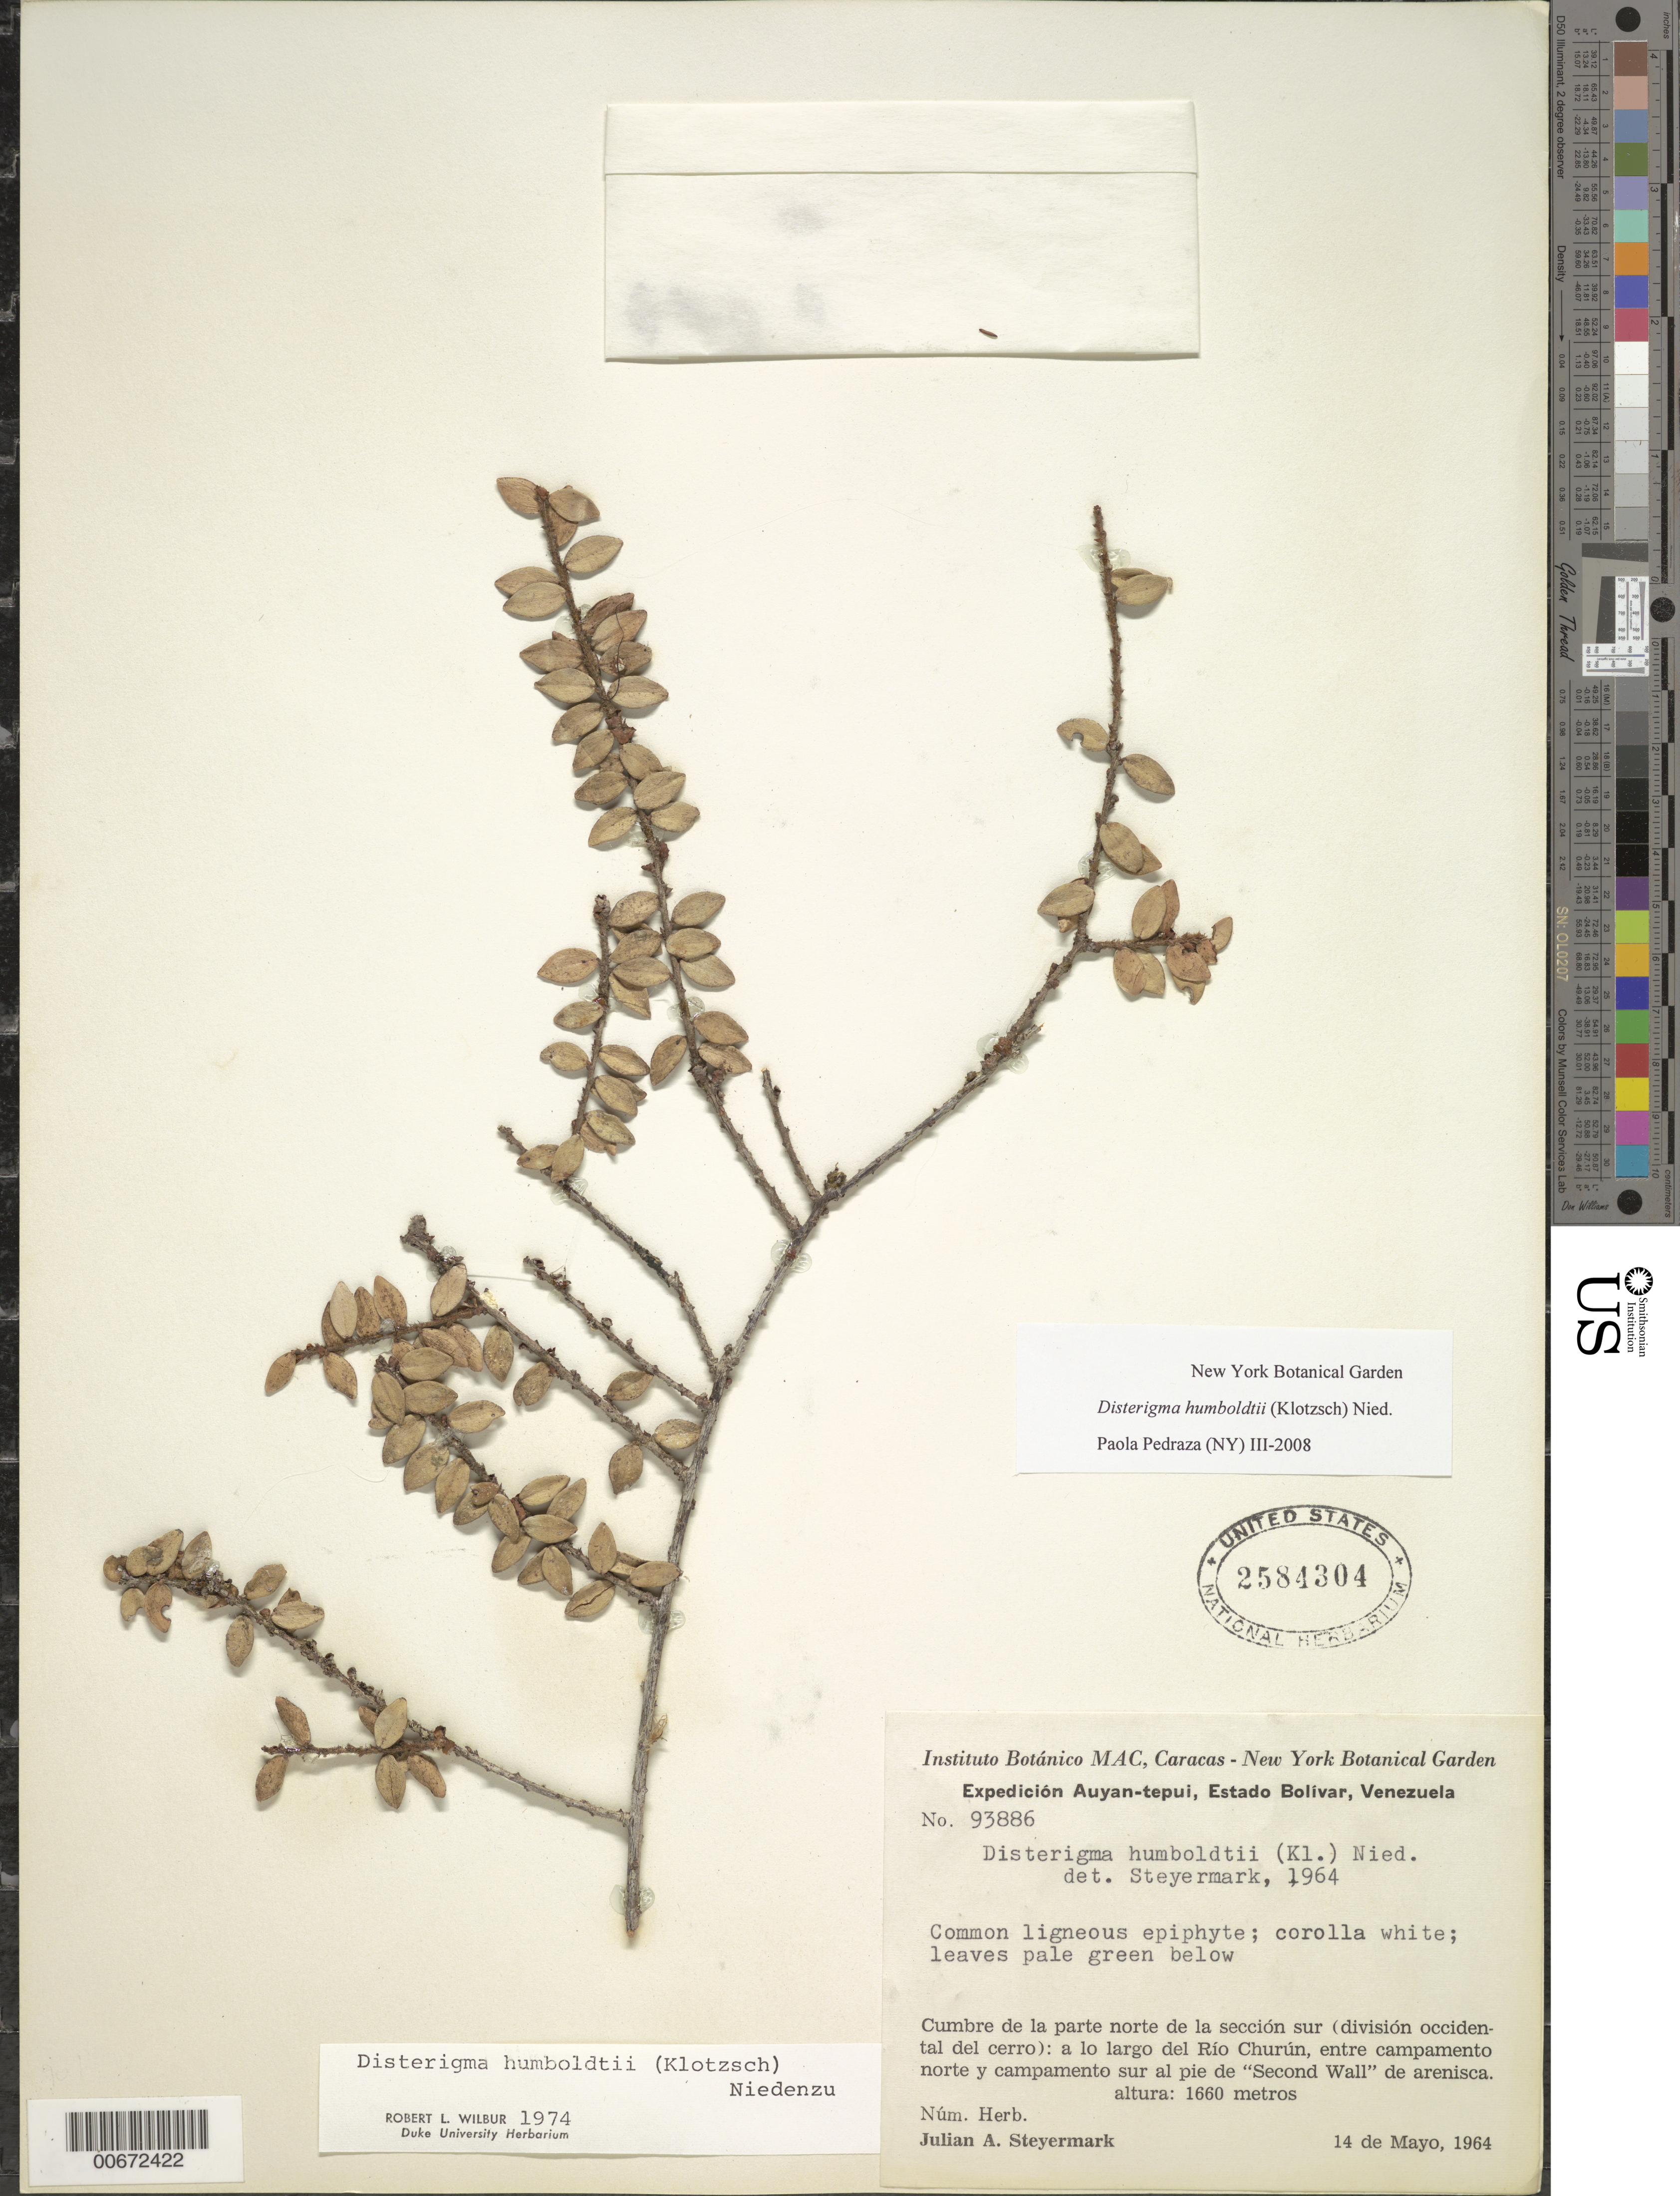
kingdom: Plantae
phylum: Tracheophyta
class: Magnoliopsida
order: Ericales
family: Ericaceae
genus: Disterigma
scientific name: Disterigma humboldtii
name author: (Klotzsch) Nied.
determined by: Wilbur, R. L.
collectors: J. Steyermark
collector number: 93886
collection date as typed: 14-May-64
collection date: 1964-05-14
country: Venezuela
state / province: Bolívar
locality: Auyan-tepuí, Río Churún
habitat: A lo largo del río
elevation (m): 1660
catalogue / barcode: US 2584304